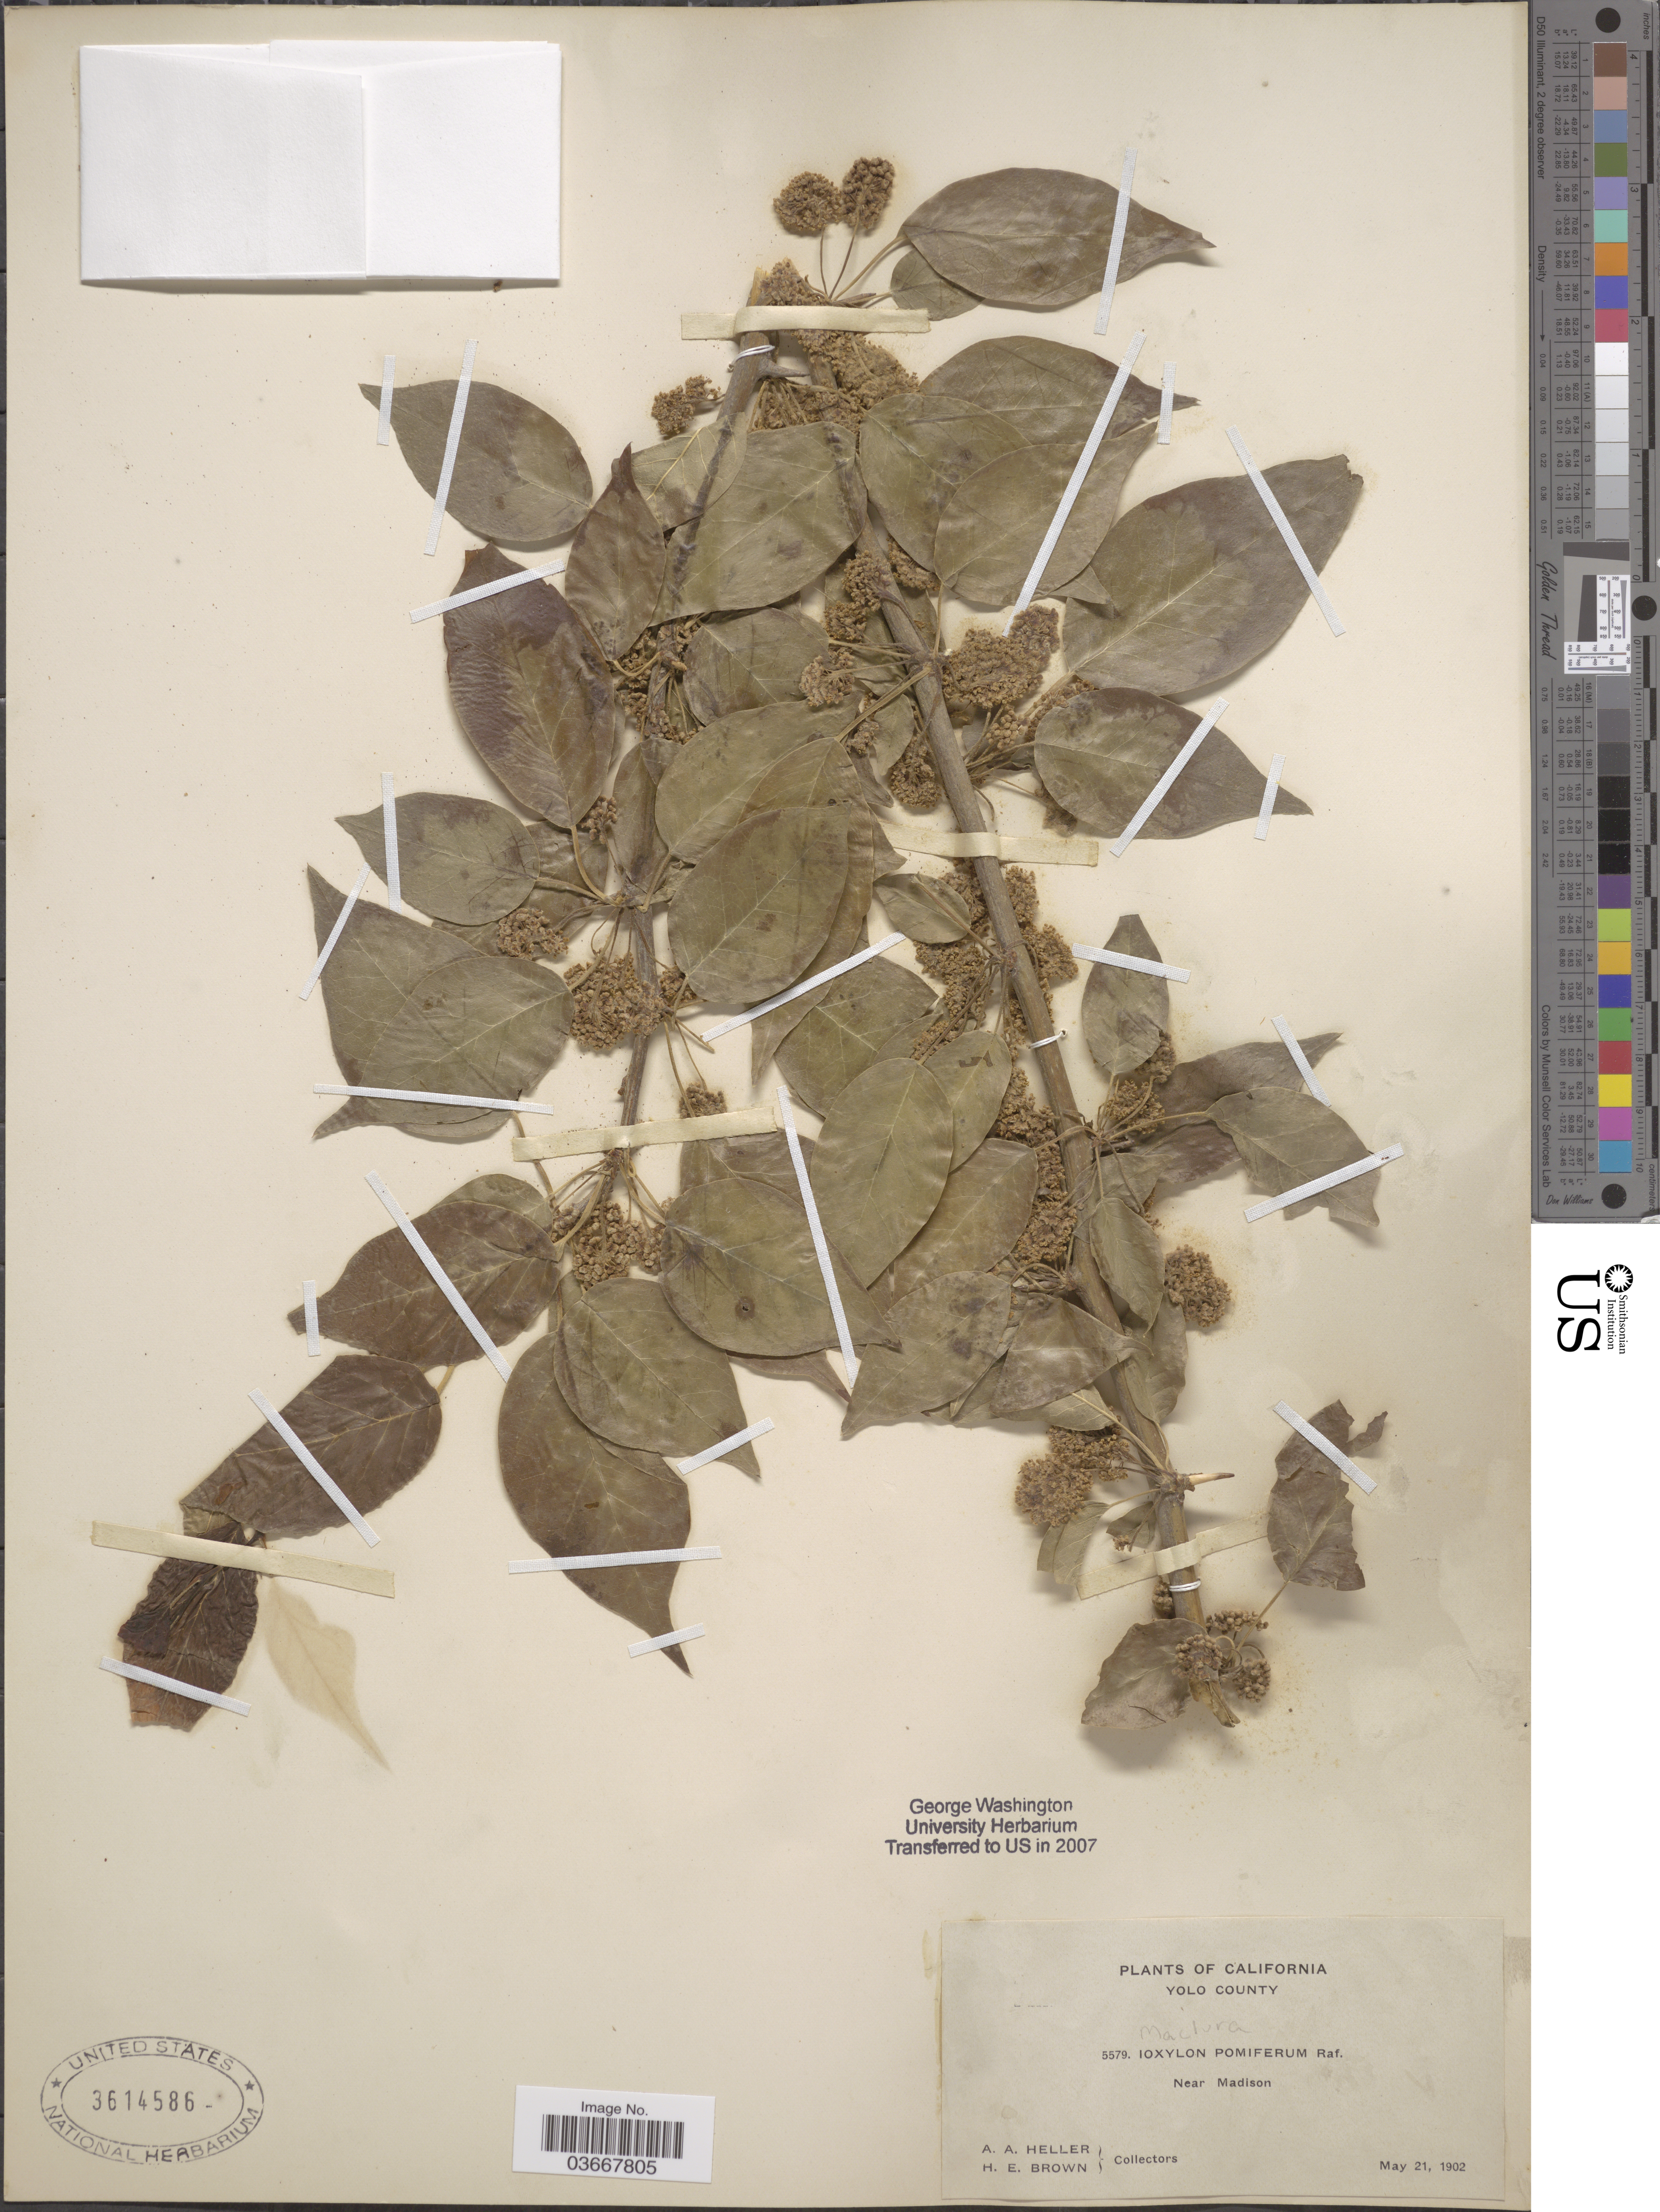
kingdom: Plantae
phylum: Tracheophyta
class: Magnoliopsida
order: Rosales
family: Moraceae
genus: Maclura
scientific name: Maclura pomifera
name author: (Raf.) C.K. Schneid.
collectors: A. A. Heller & H. E. Brown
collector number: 5579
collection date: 1902-05-21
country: United States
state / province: California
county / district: Yolo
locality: Yolo County. Near Madison.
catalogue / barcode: US 3614586